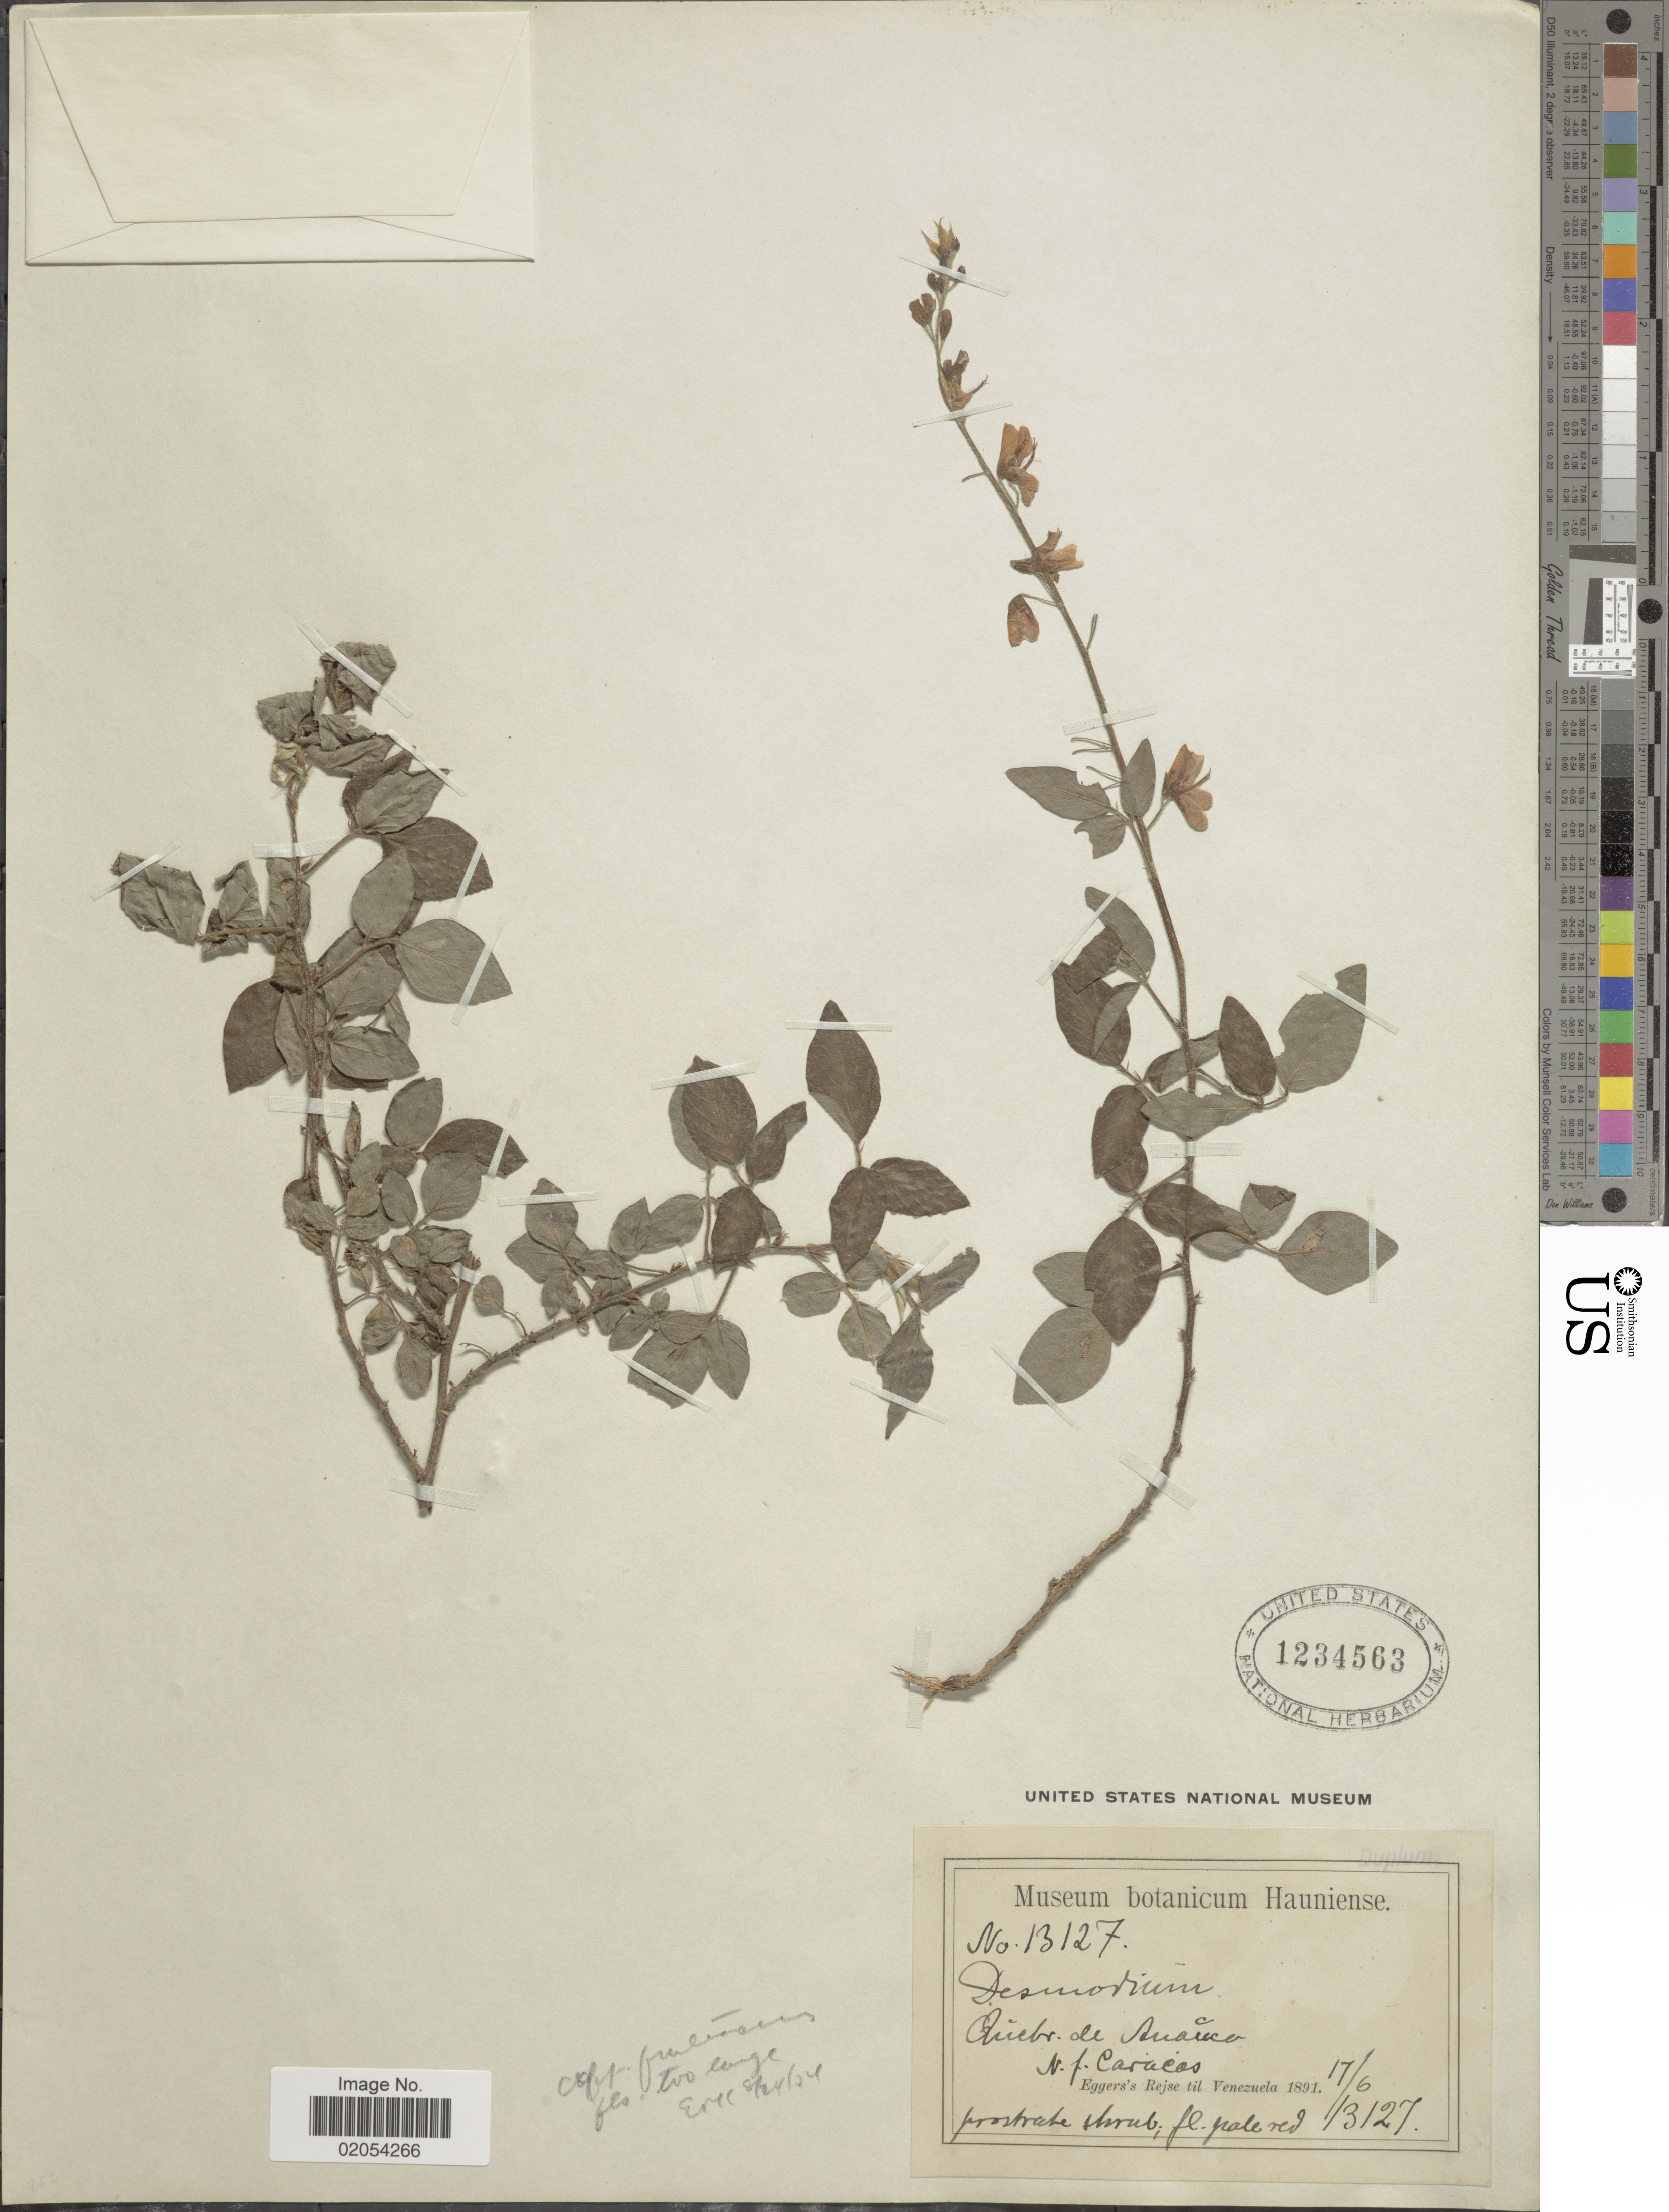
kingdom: Plantae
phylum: Tracheophyta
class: Magnoliopsida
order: Fabales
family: Fabaceae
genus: Desmodium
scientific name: Desmodium sp.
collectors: -. Eggers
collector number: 13127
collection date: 1891-06-17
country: Venezuela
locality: Quebr. de Anauco n.f. Caracas.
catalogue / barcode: US 1234563